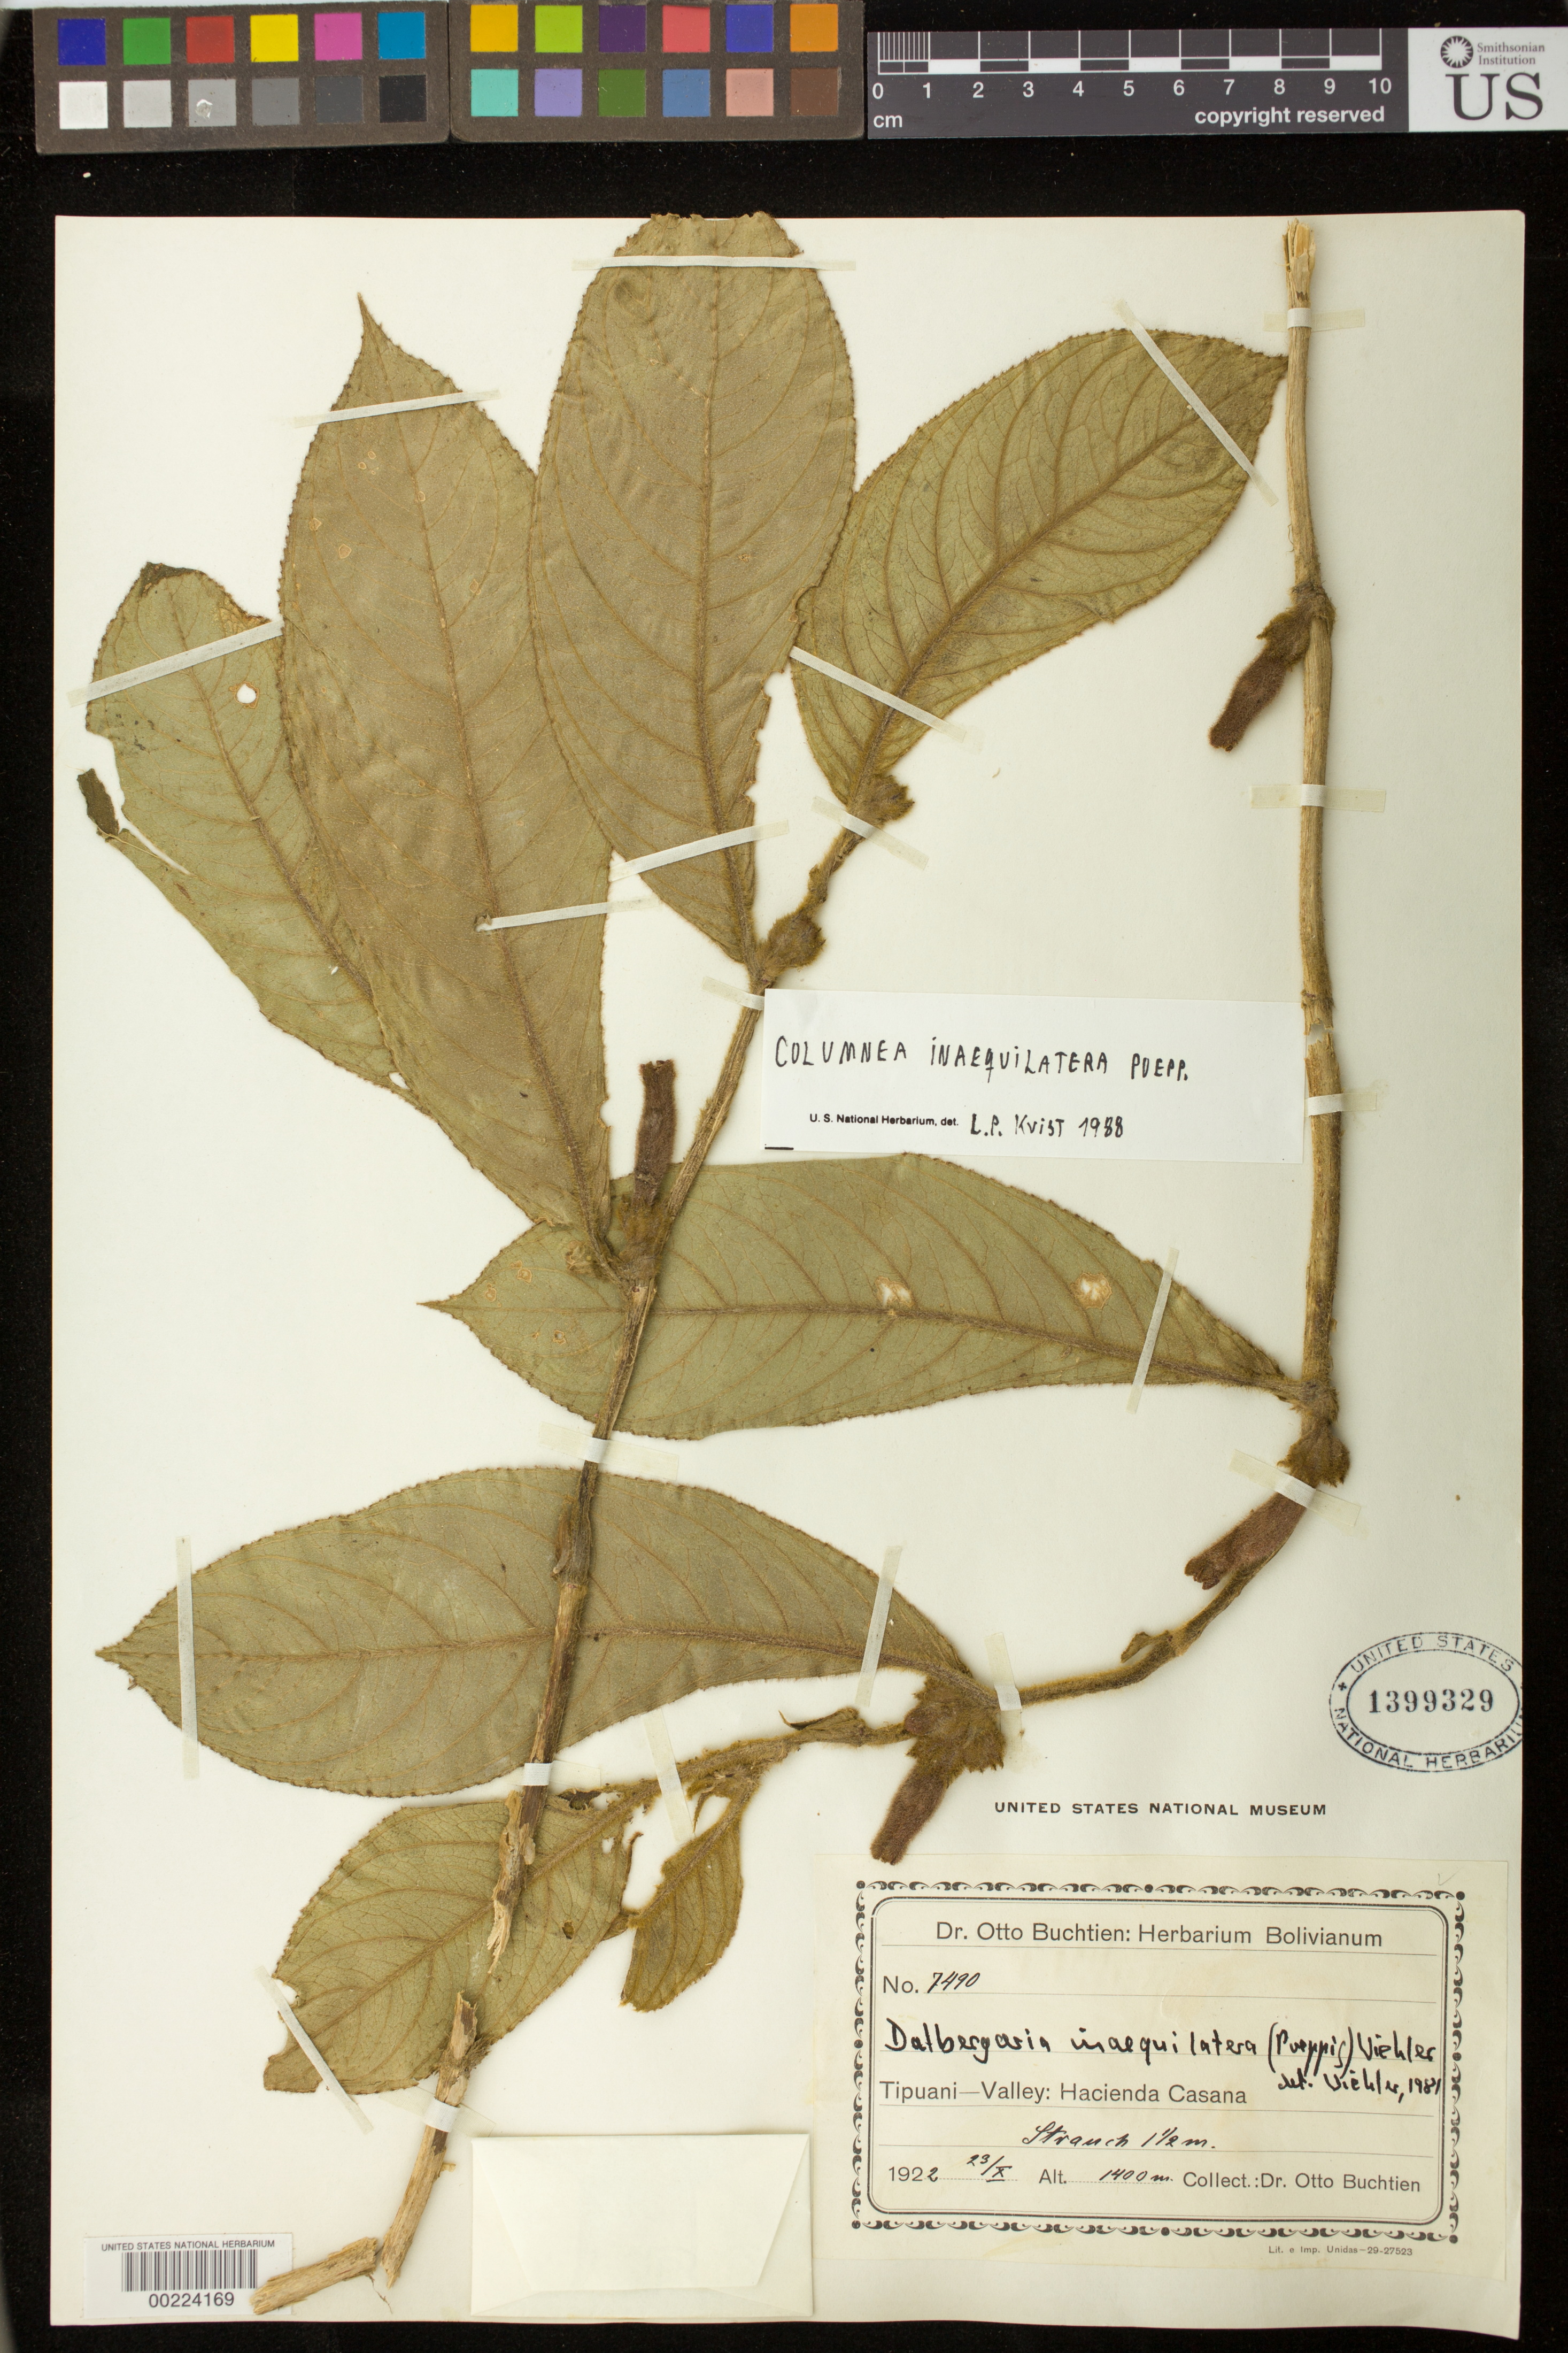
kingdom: Plantae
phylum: Tracheophyta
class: Magnoliopsida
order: Lamiales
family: Gesneriaceae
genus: Columnea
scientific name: Columnea inaequilatera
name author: Poepp.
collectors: O. Buchtien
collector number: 7490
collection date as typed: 23 Oct 1922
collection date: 1922-10-23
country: Bolivia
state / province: La Paz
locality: Tipuani-Valley, Hacienda Casana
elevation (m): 1400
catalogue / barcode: US 1399329